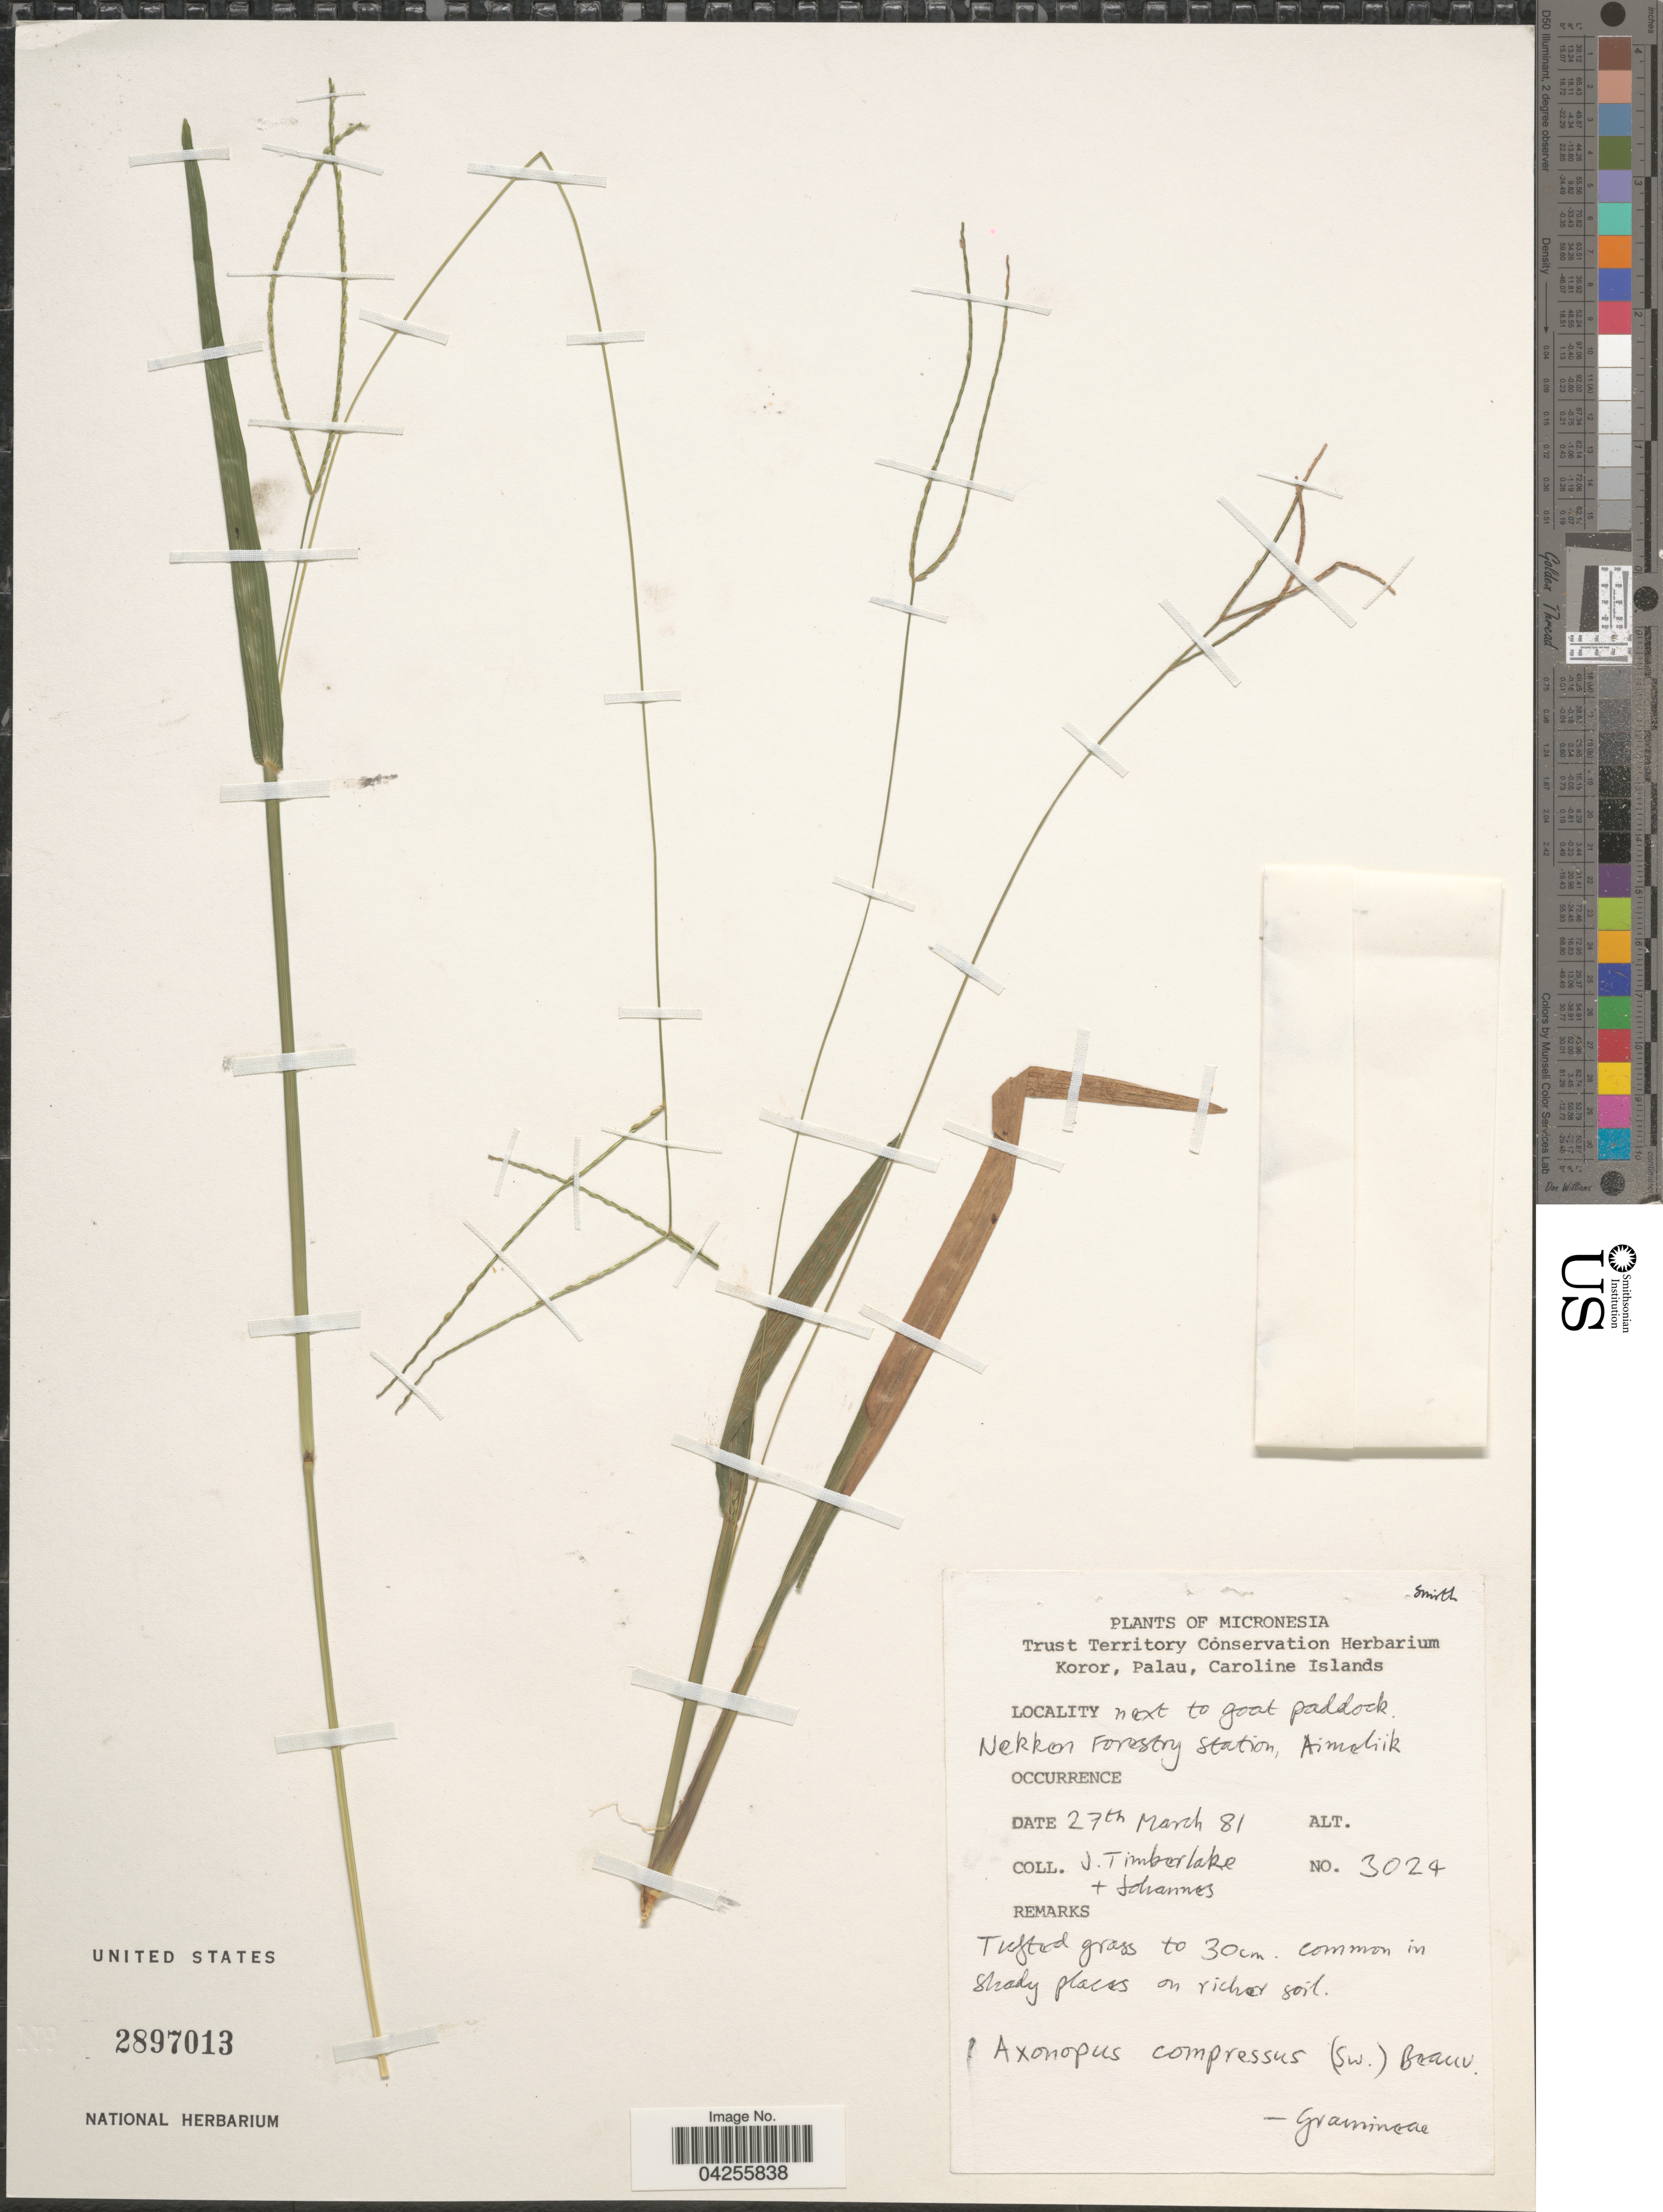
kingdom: Plantae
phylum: Tracheophyta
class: Liliopsida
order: Poales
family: Poaceae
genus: Axonopus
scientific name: Axonopus compressus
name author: (Sw.) P. Beauv.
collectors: J. Timberlake & -. Johannes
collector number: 3024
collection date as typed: Transcribed d/m/y: 27/3/81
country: Micronesia, Federated States of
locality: Next to goat paddock. Nekkon Forestry Station, Aimeliik.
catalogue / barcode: US 2897013